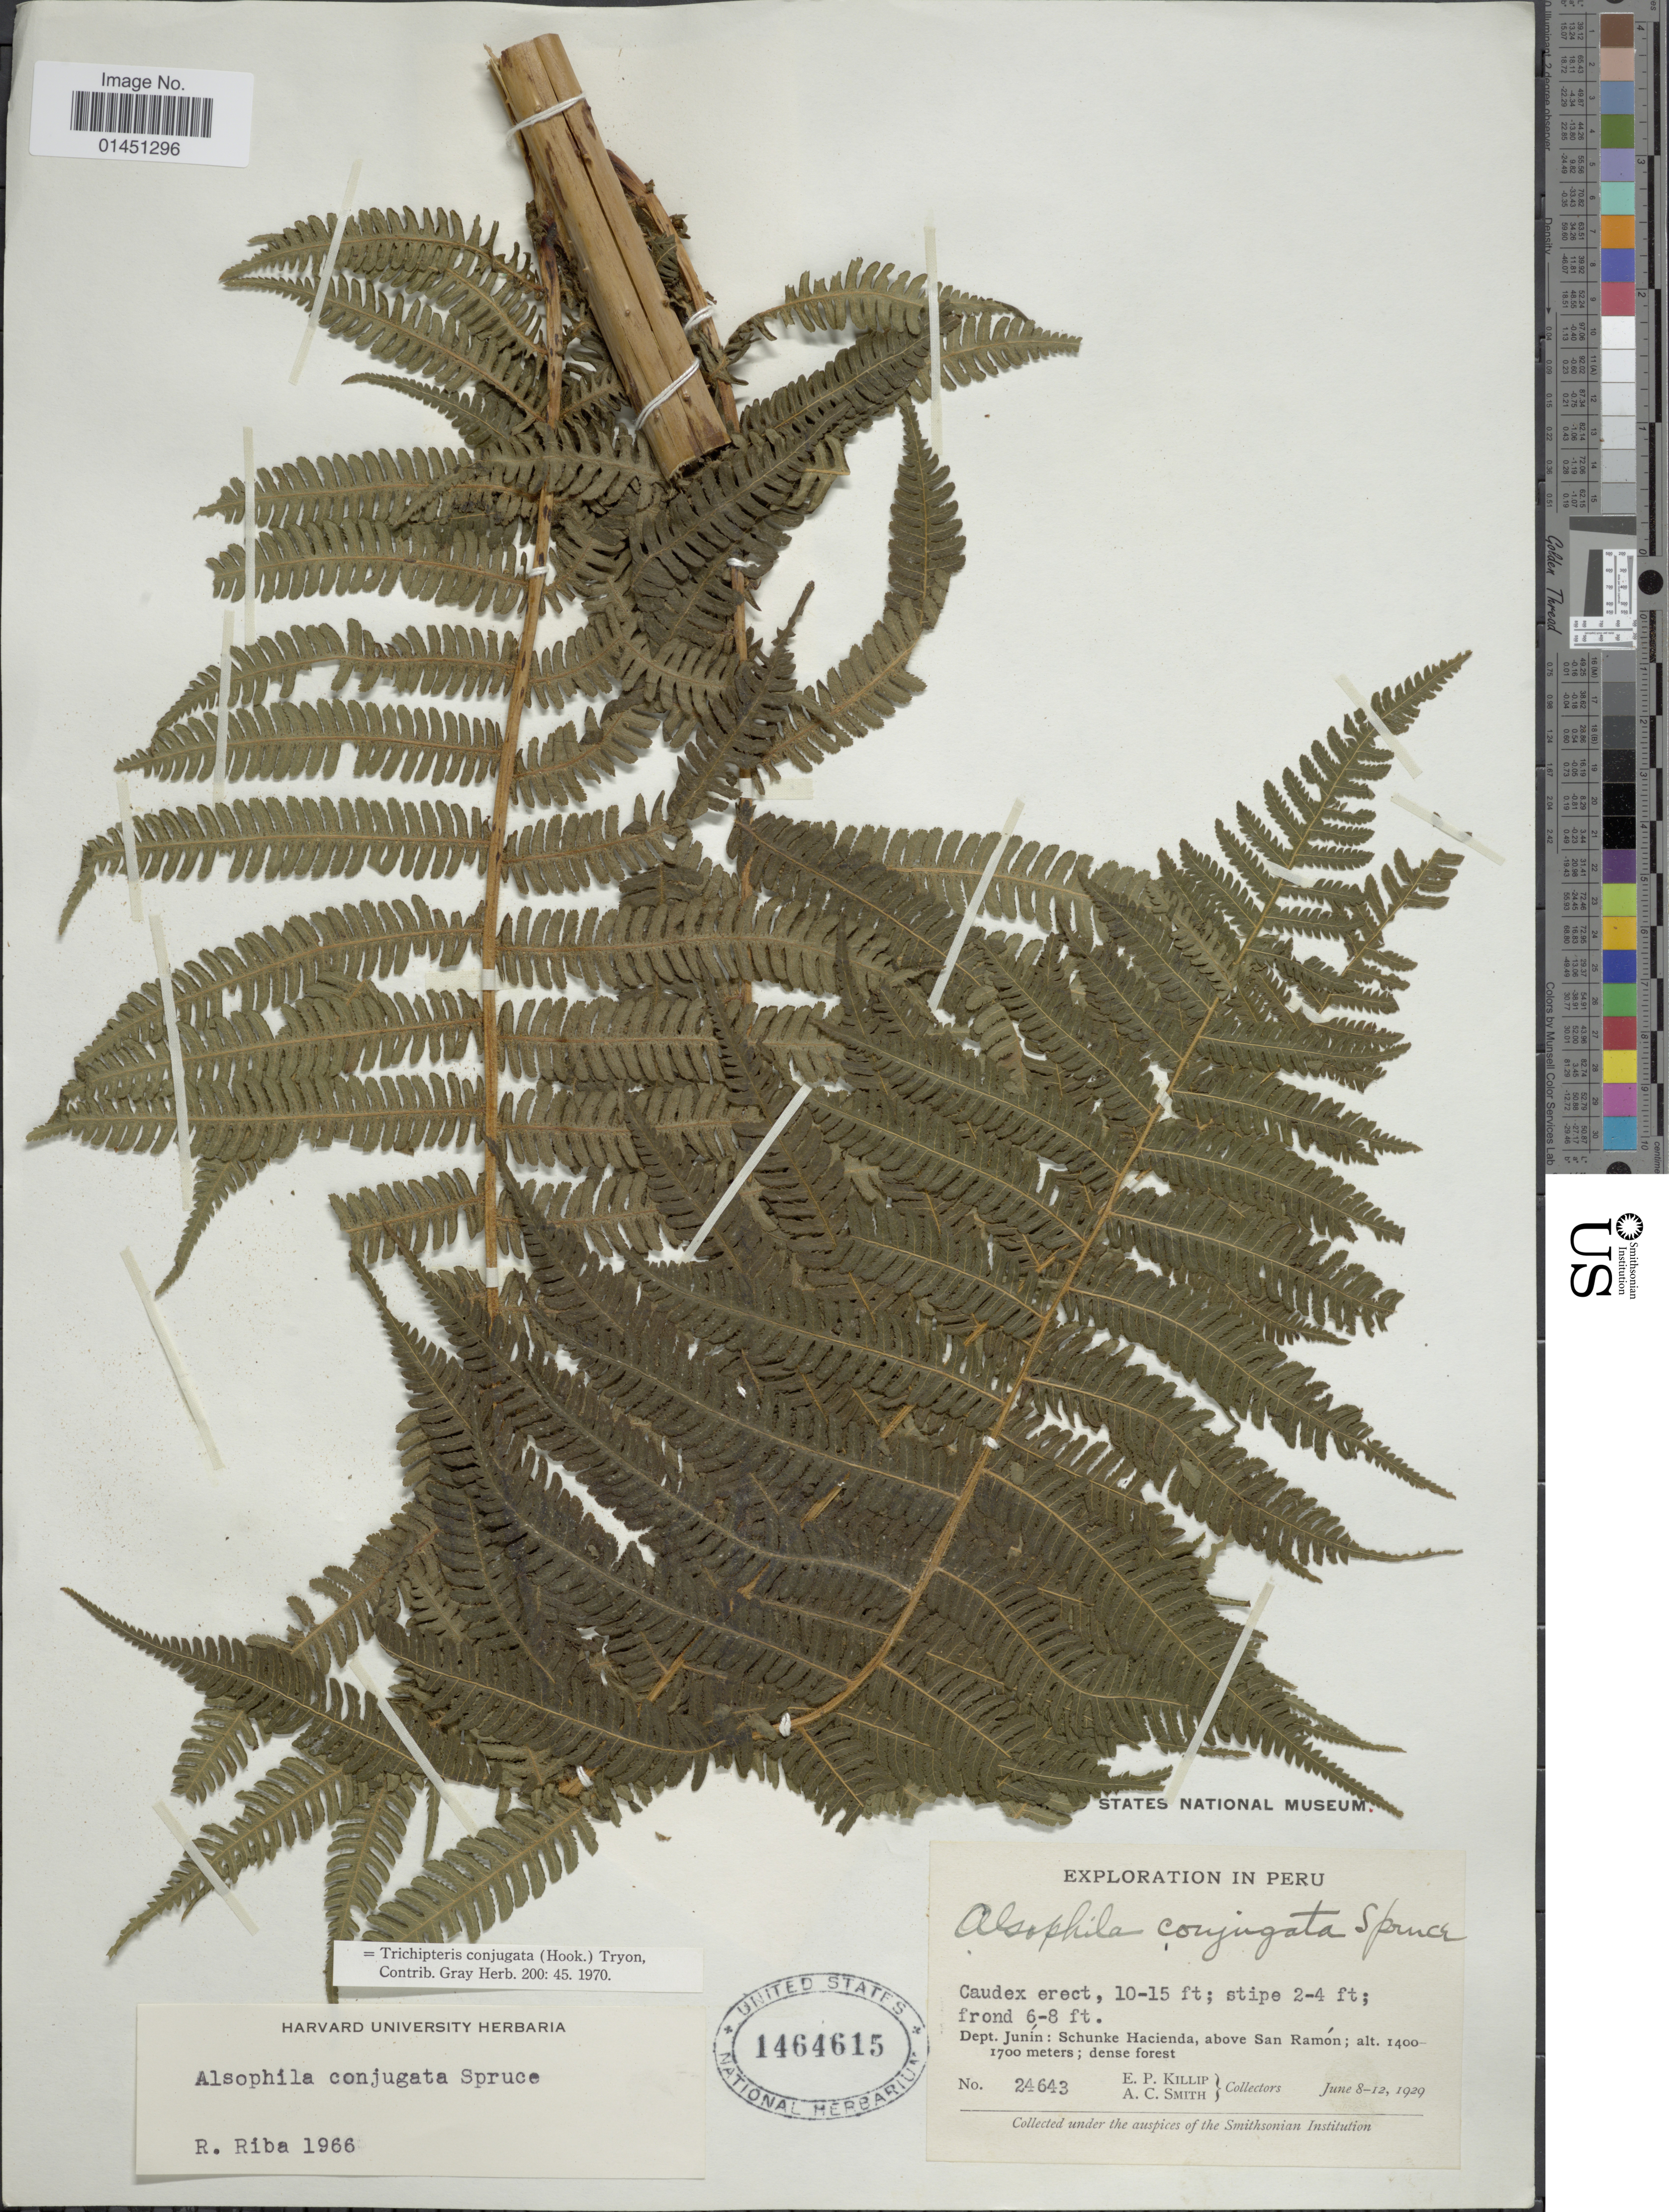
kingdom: Plantae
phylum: Tracheophyta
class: Polypodiopsida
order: Cyatheales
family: Cyatheaceae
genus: Cyathea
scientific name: Cyathea conjugata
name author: (Hook.) Domin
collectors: E. P. Killip & A. C. Smith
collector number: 24643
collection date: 1929-06-08/1929-06-12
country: Peru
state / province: Junín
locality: Schunke Hacienda, above San Ramon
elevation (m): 1400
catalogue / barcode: US 1464615